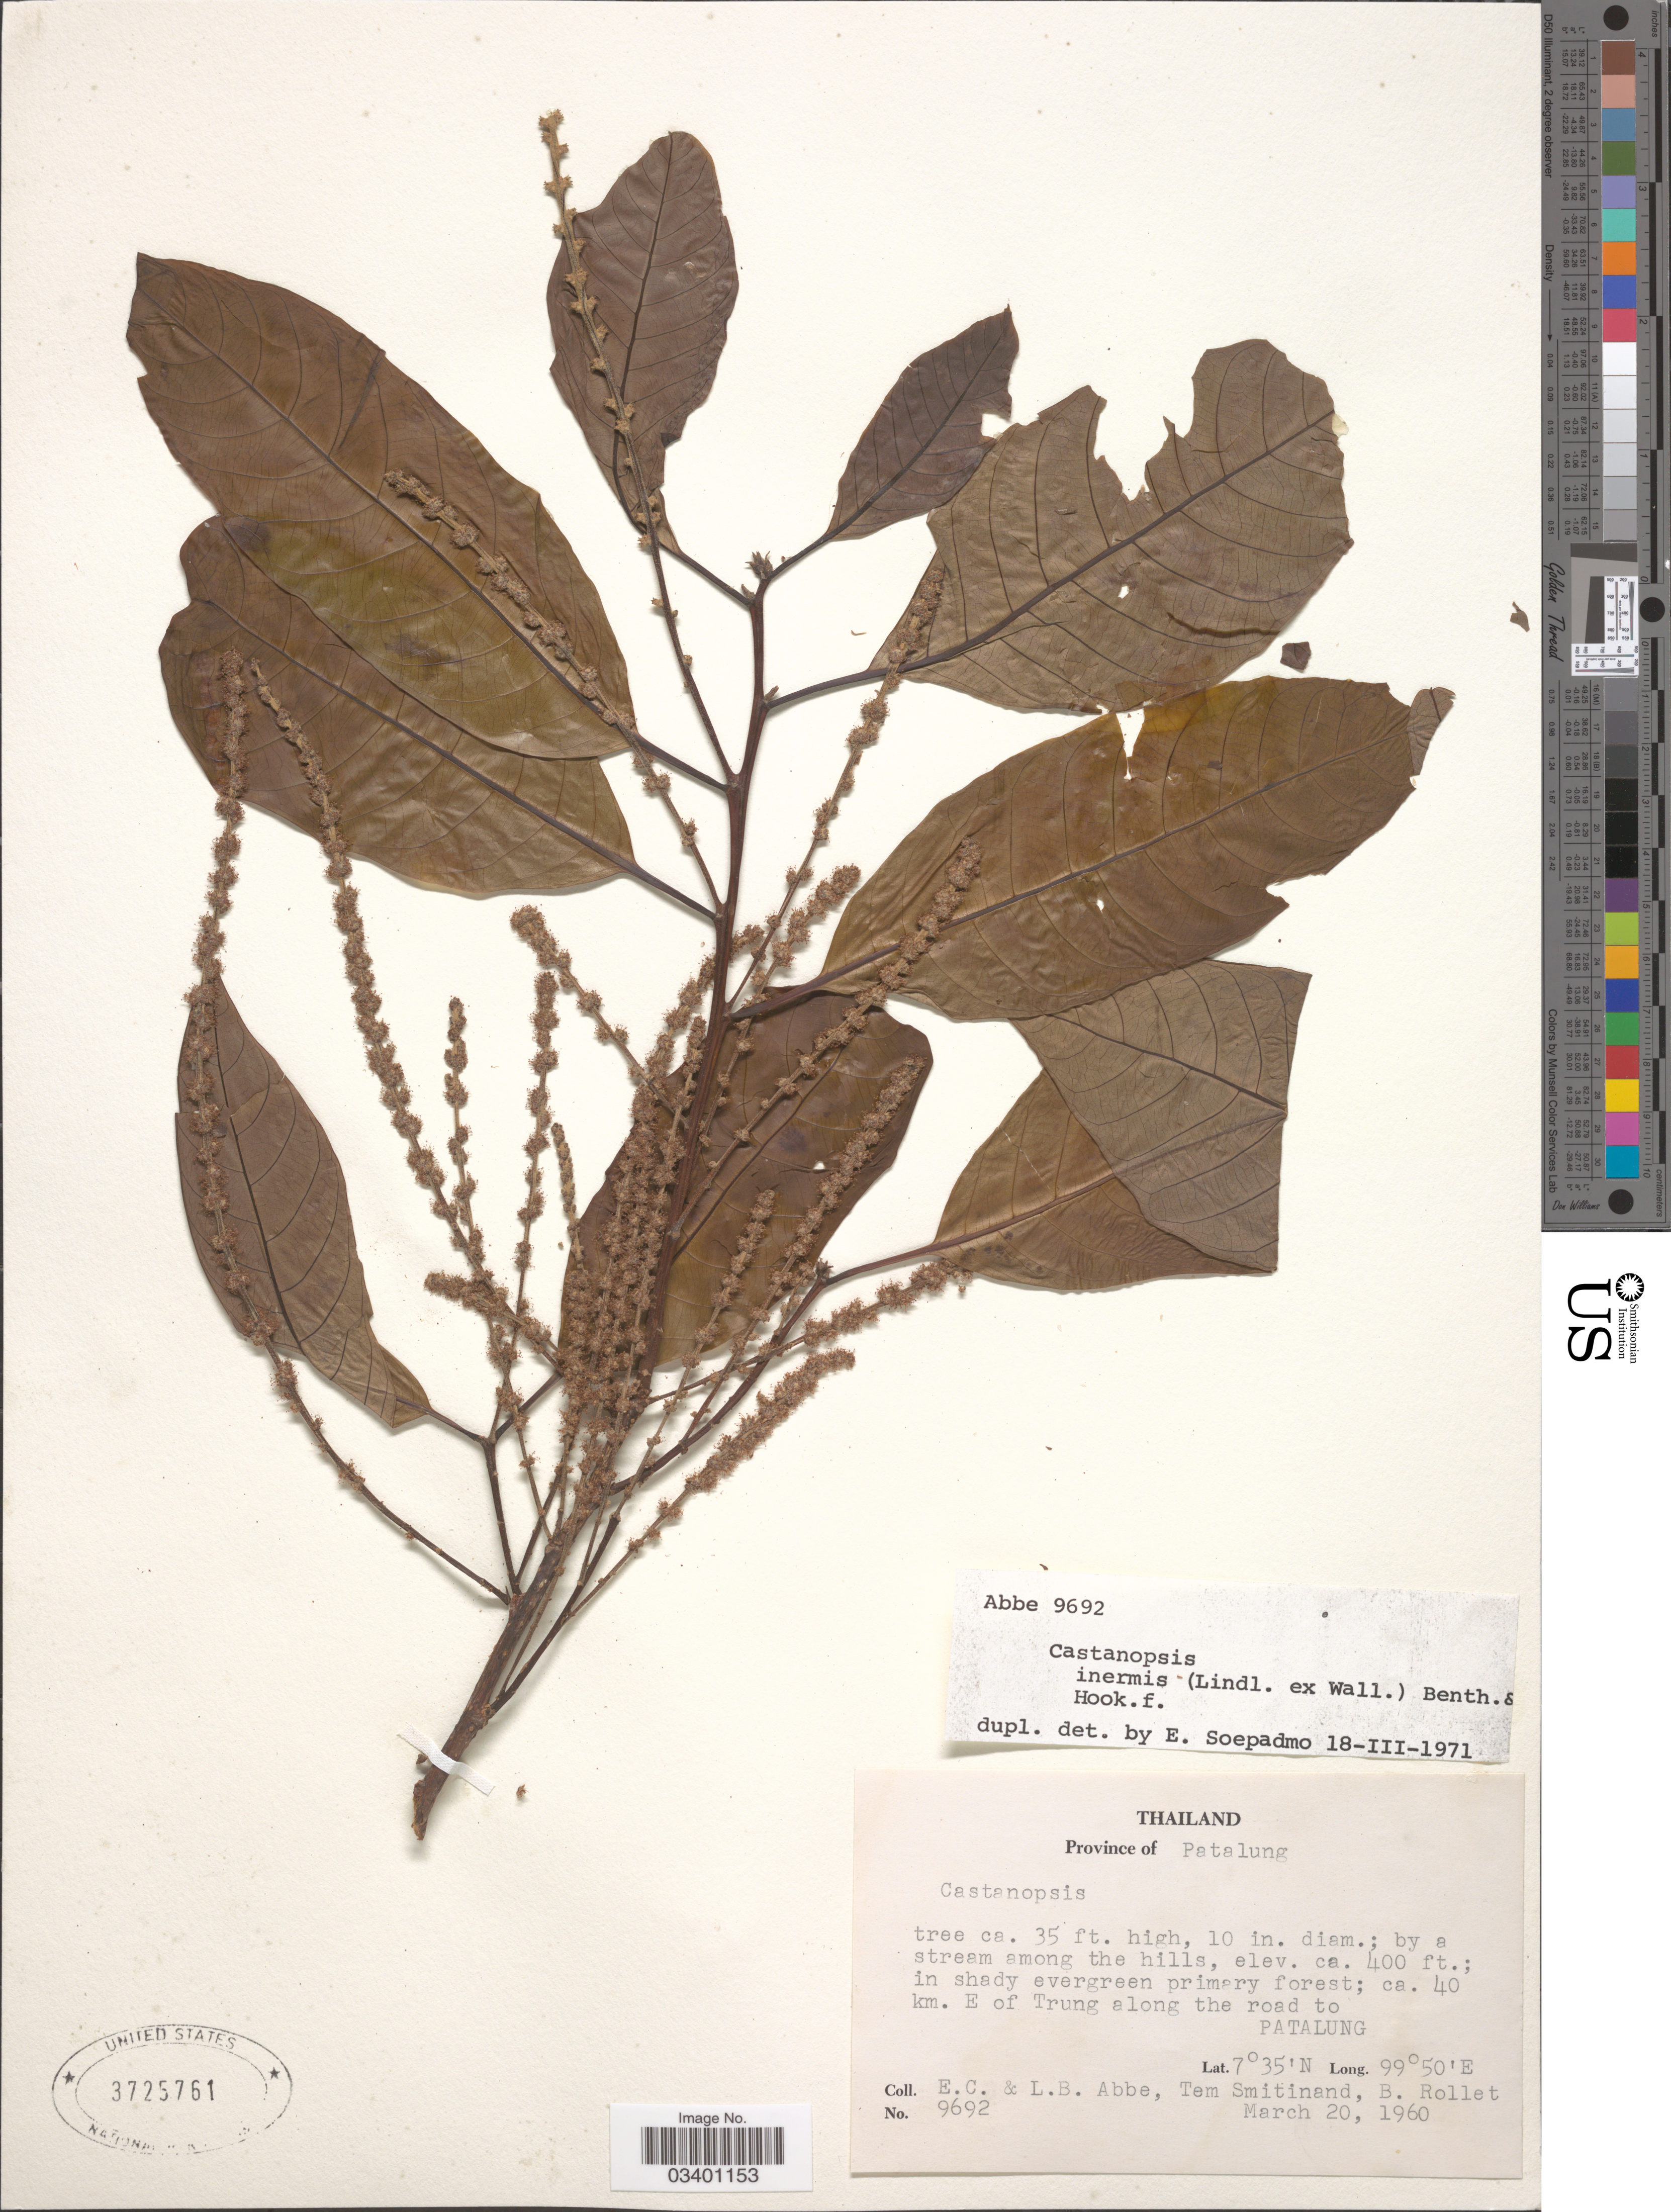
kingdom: Plantae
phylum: Tracheophyta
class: Magnoliopsida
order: Fagales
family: Fagaceae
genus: Castanopsis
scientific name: Castanopsis inermis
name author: (Lindl. ex Wall.) Benth. & Hook.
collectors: E. C. Abbe, L. B. Abbe, T. Smitinand & B. Rollet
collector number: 9692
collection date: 1960-03-20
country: Thailand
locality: Province of Patalung. Ca. 40 km. E of Trung along the road to Patalung.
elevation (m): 122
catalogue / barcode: US 3725761